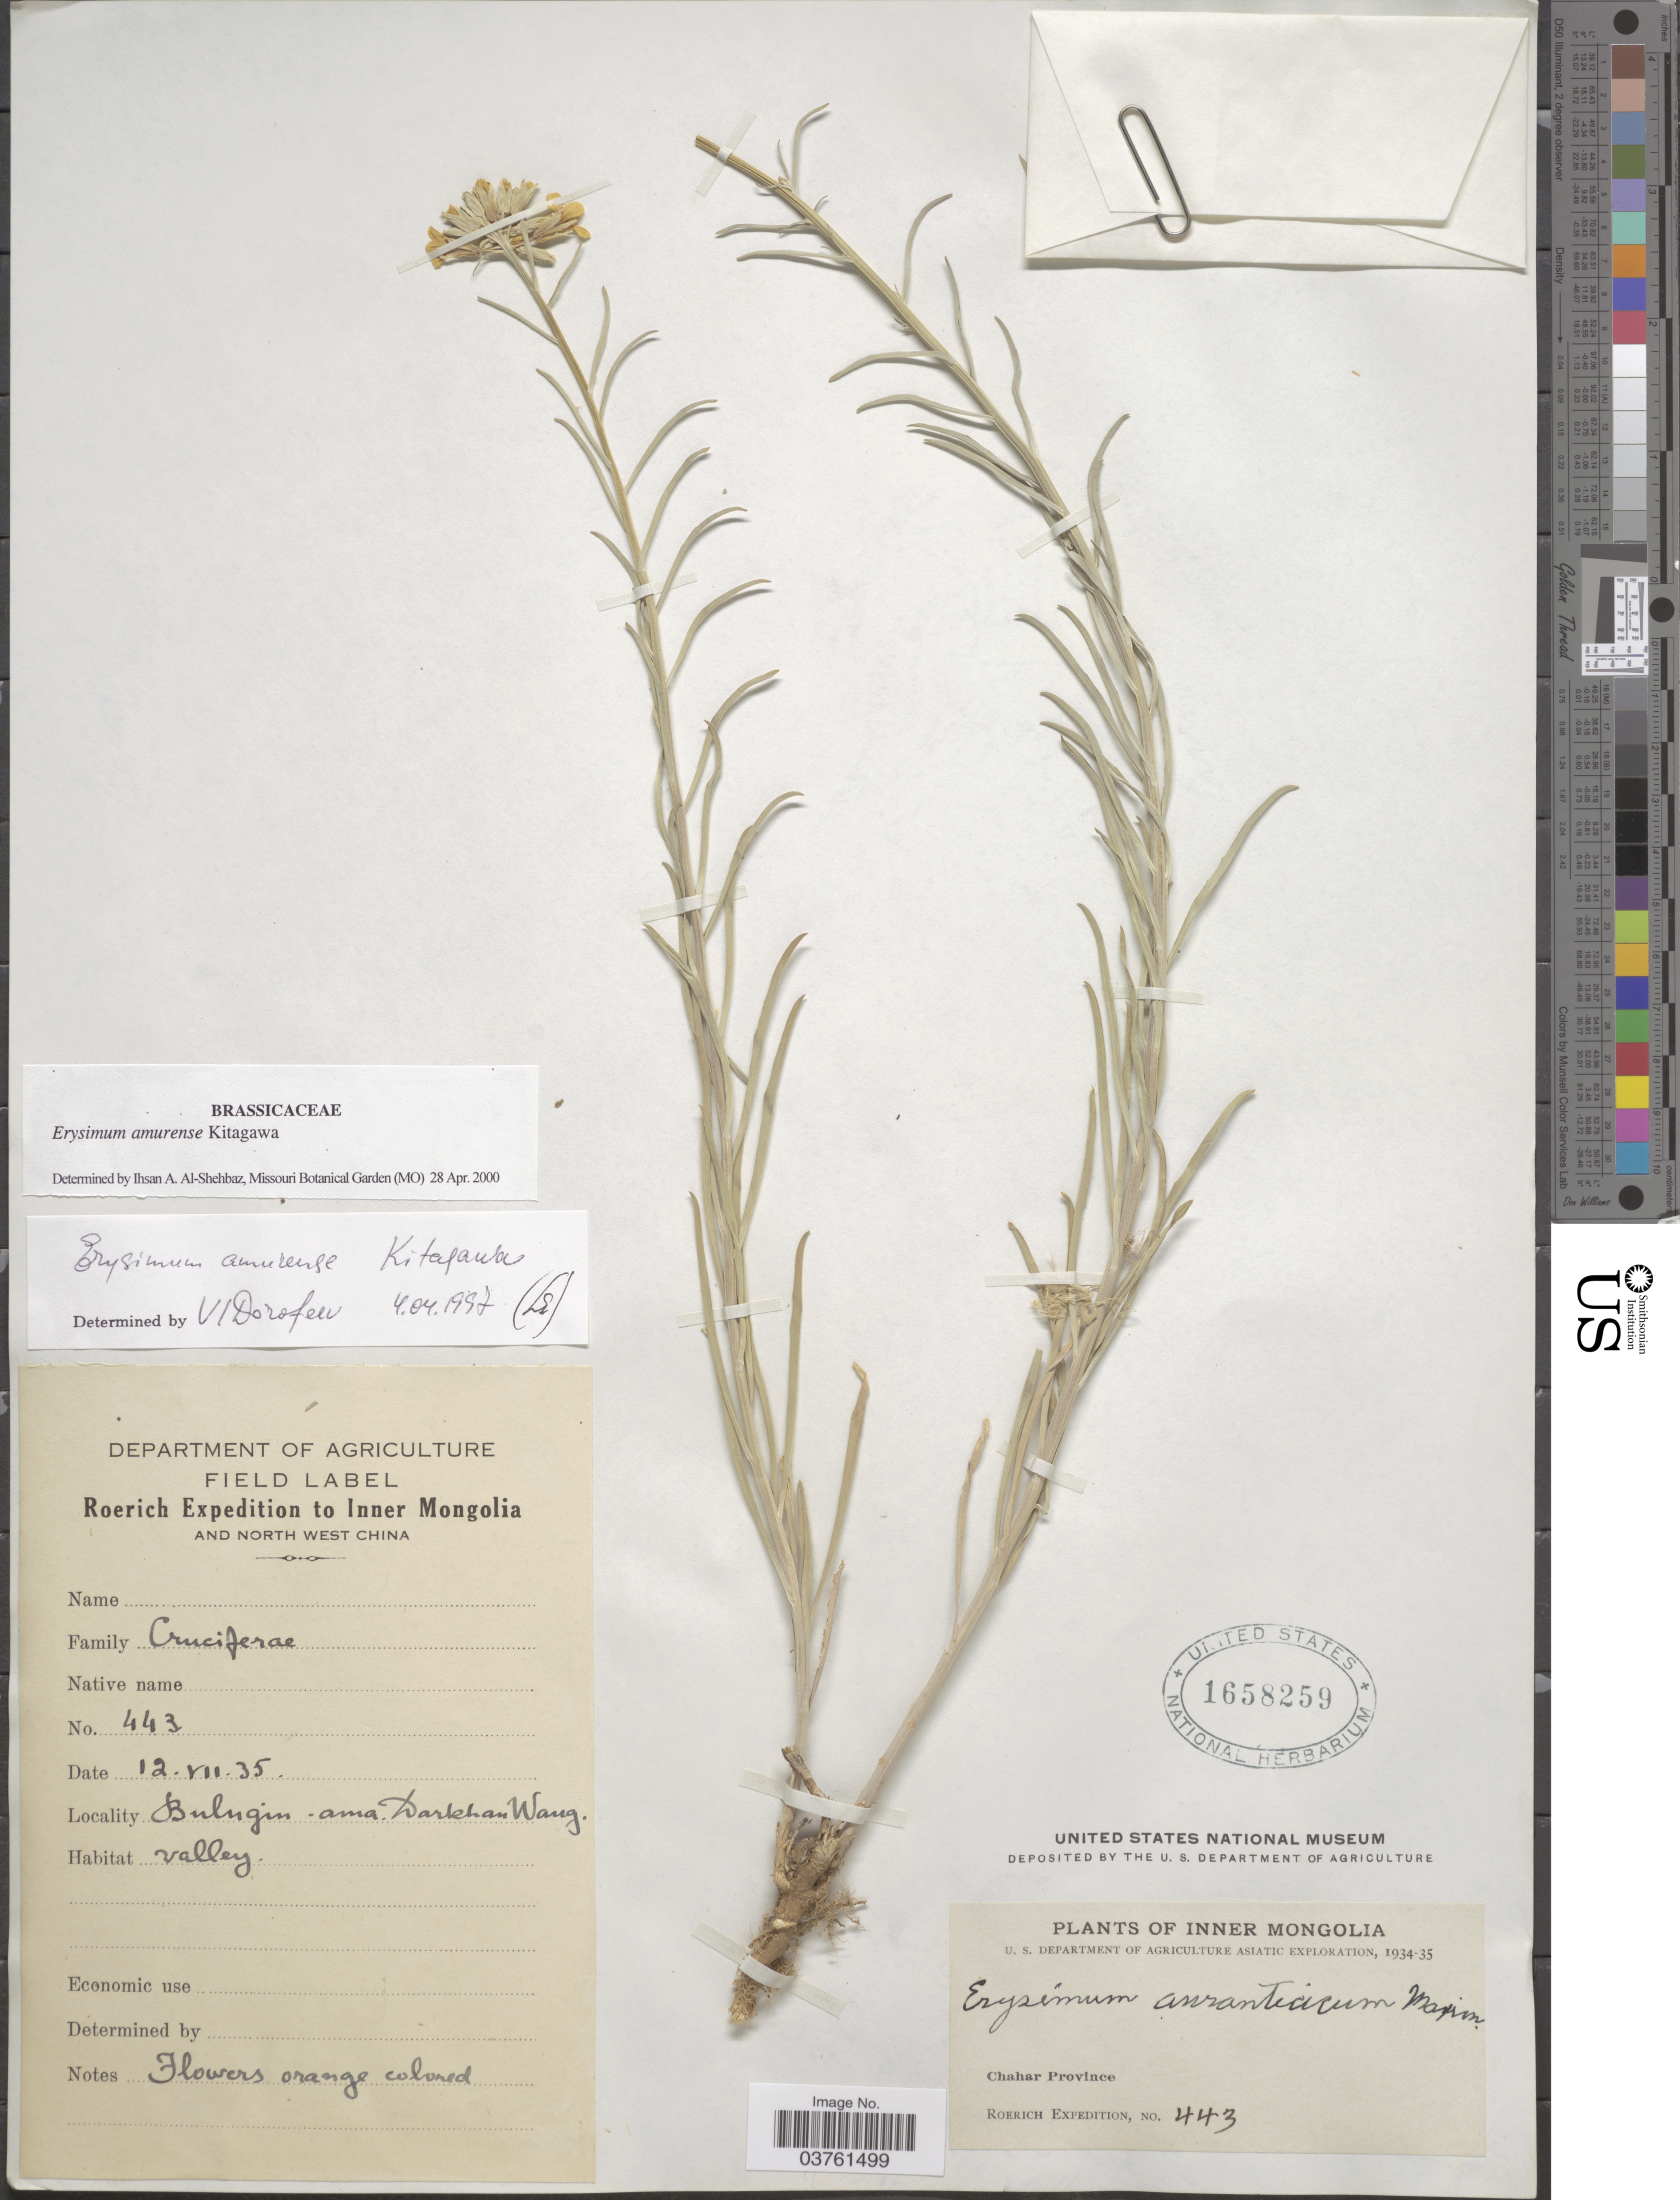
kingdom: Plantae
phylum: Tracheophyta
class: Magnoliopsida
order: Brassicales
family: Brassicaceae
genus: Erysimum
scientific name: Erysimum amurense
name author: Kitag.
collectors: Roerich Expedition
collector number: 443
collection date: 1935-07-12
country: China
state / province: Nei Monggol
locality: Inner Mongolia and North West China. Bulugin ama. Darkhan Wang. Chahar Province.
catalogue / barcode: US 1658259